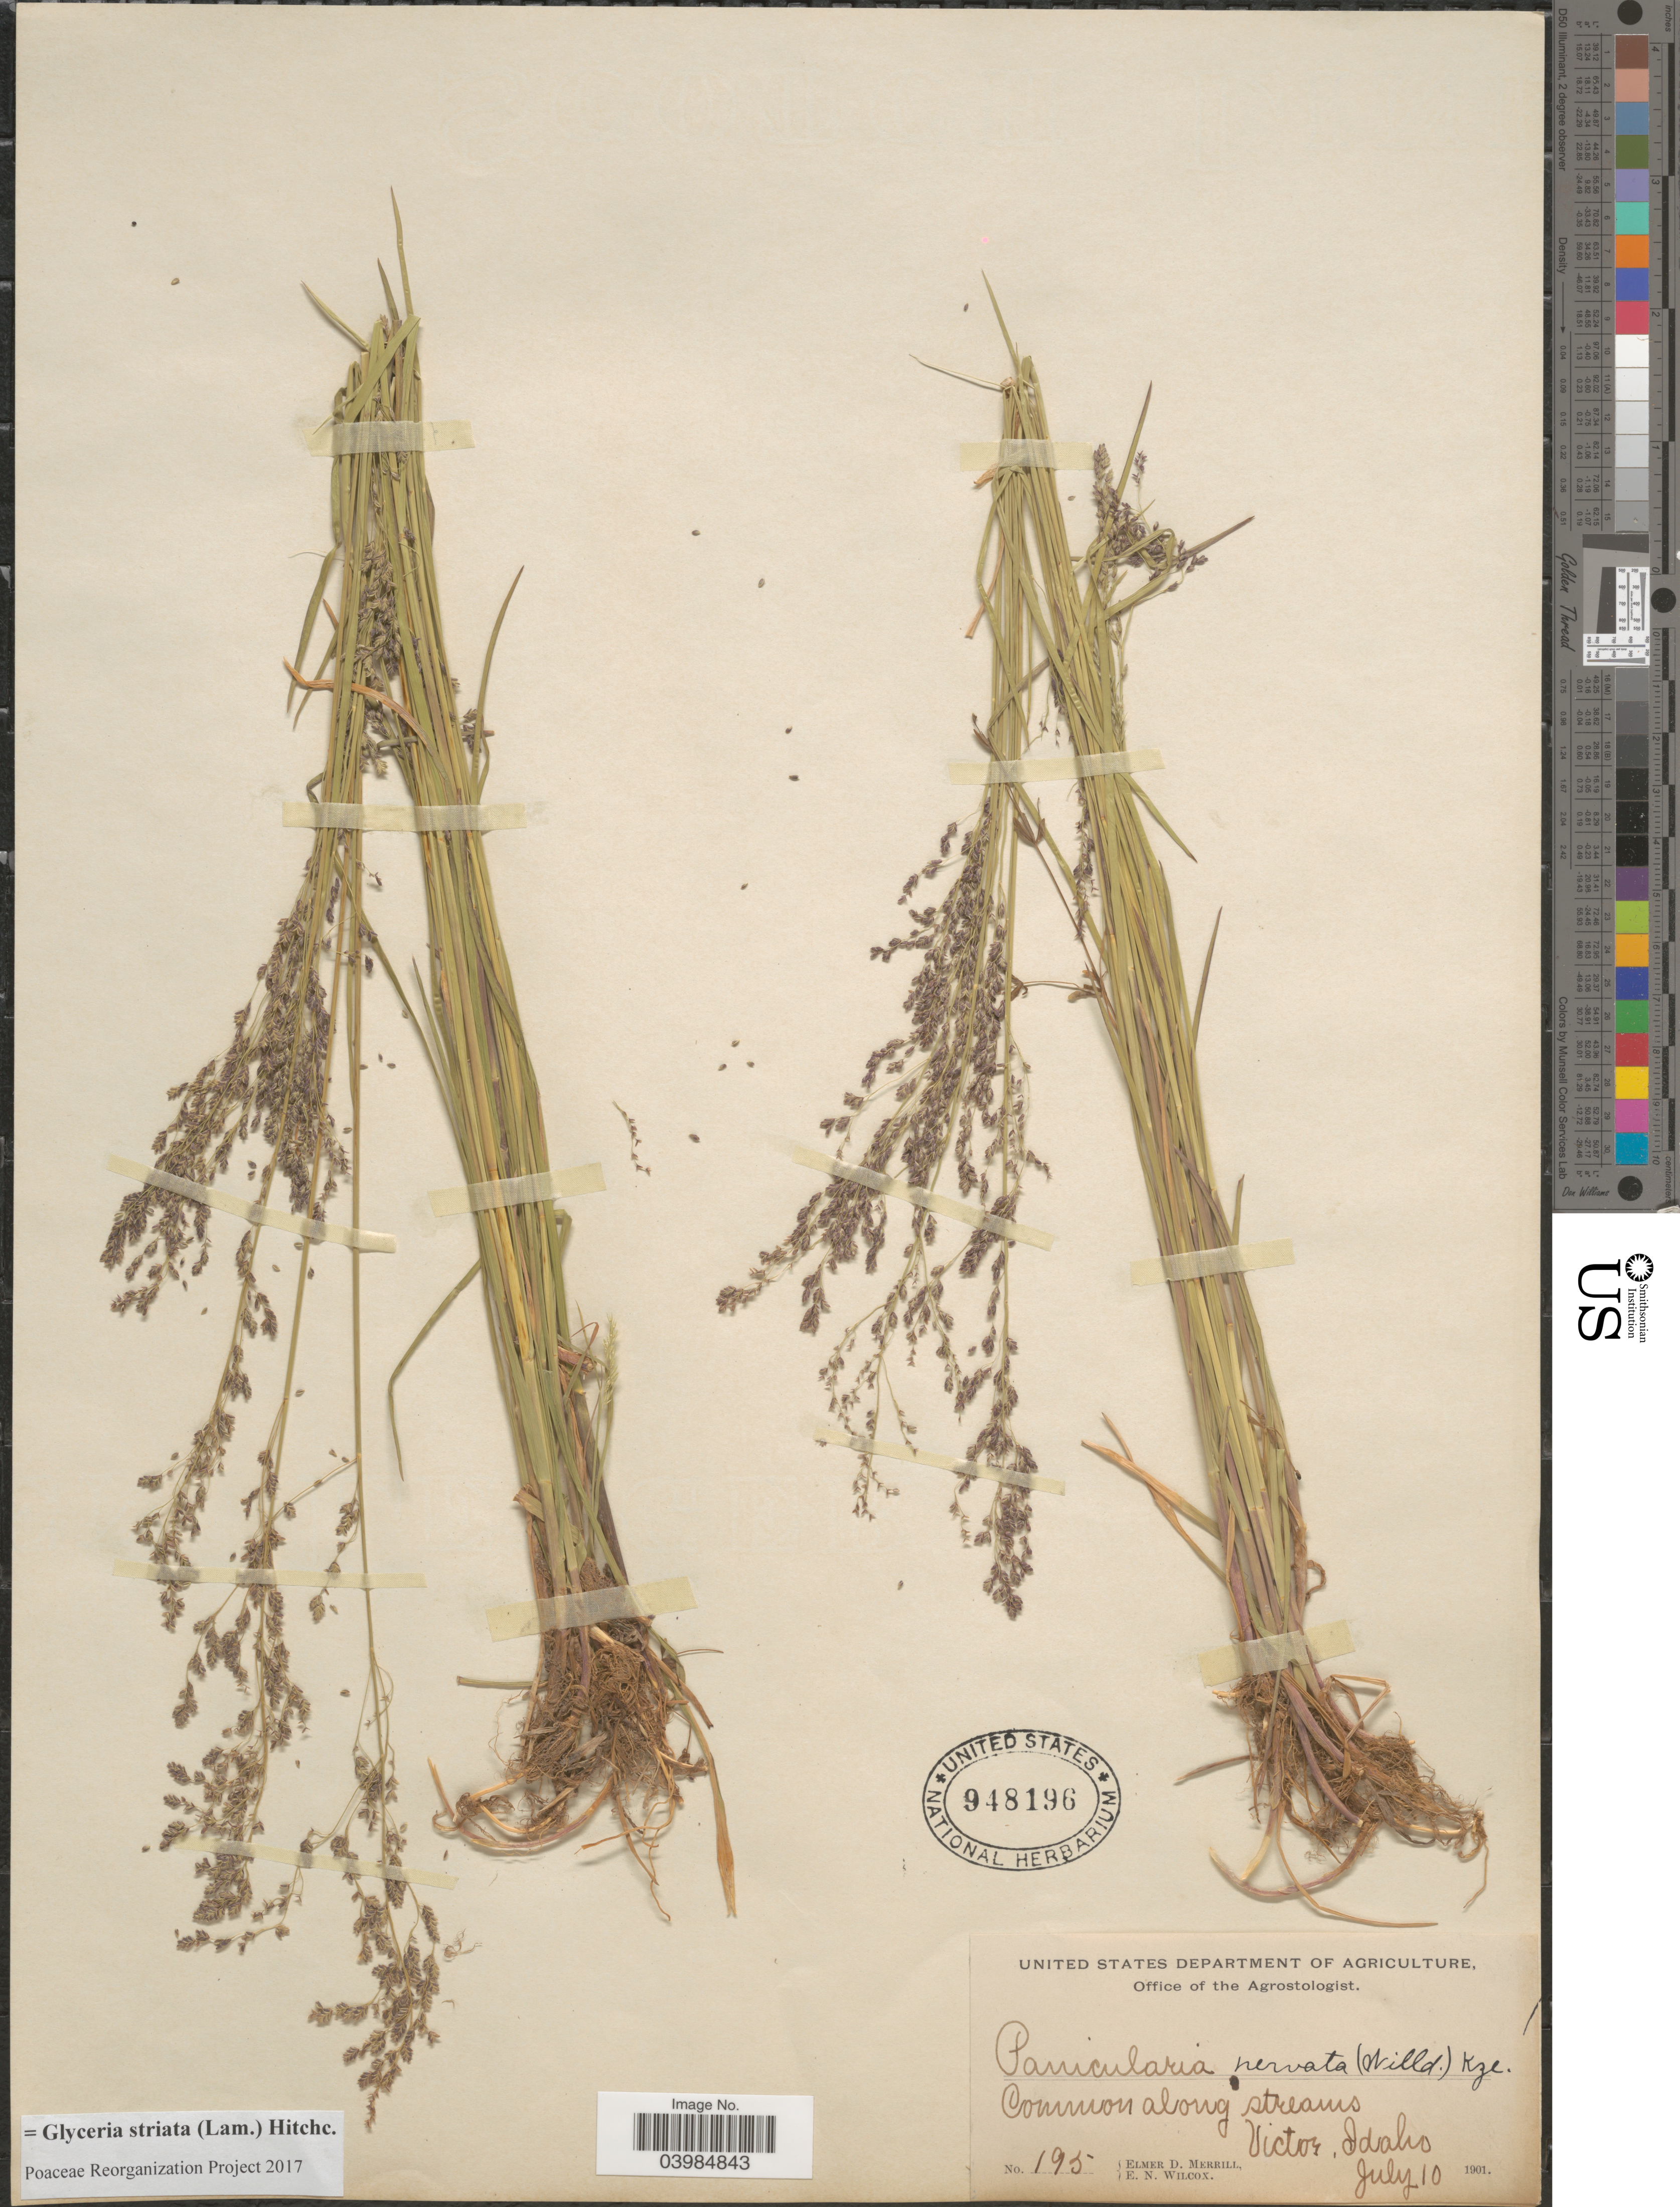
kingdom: Plantae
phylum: Tracheophyta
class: Liliopsida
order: Poales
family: Poaceae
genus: Glyceria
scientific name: Glyceria striata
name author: (Lam.) Hitchc.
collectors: E. D. Merrill & E. Wilcox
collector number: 195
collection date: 1901-07-10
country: United States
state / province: Idaho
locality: Victor.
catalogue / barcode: US 948196